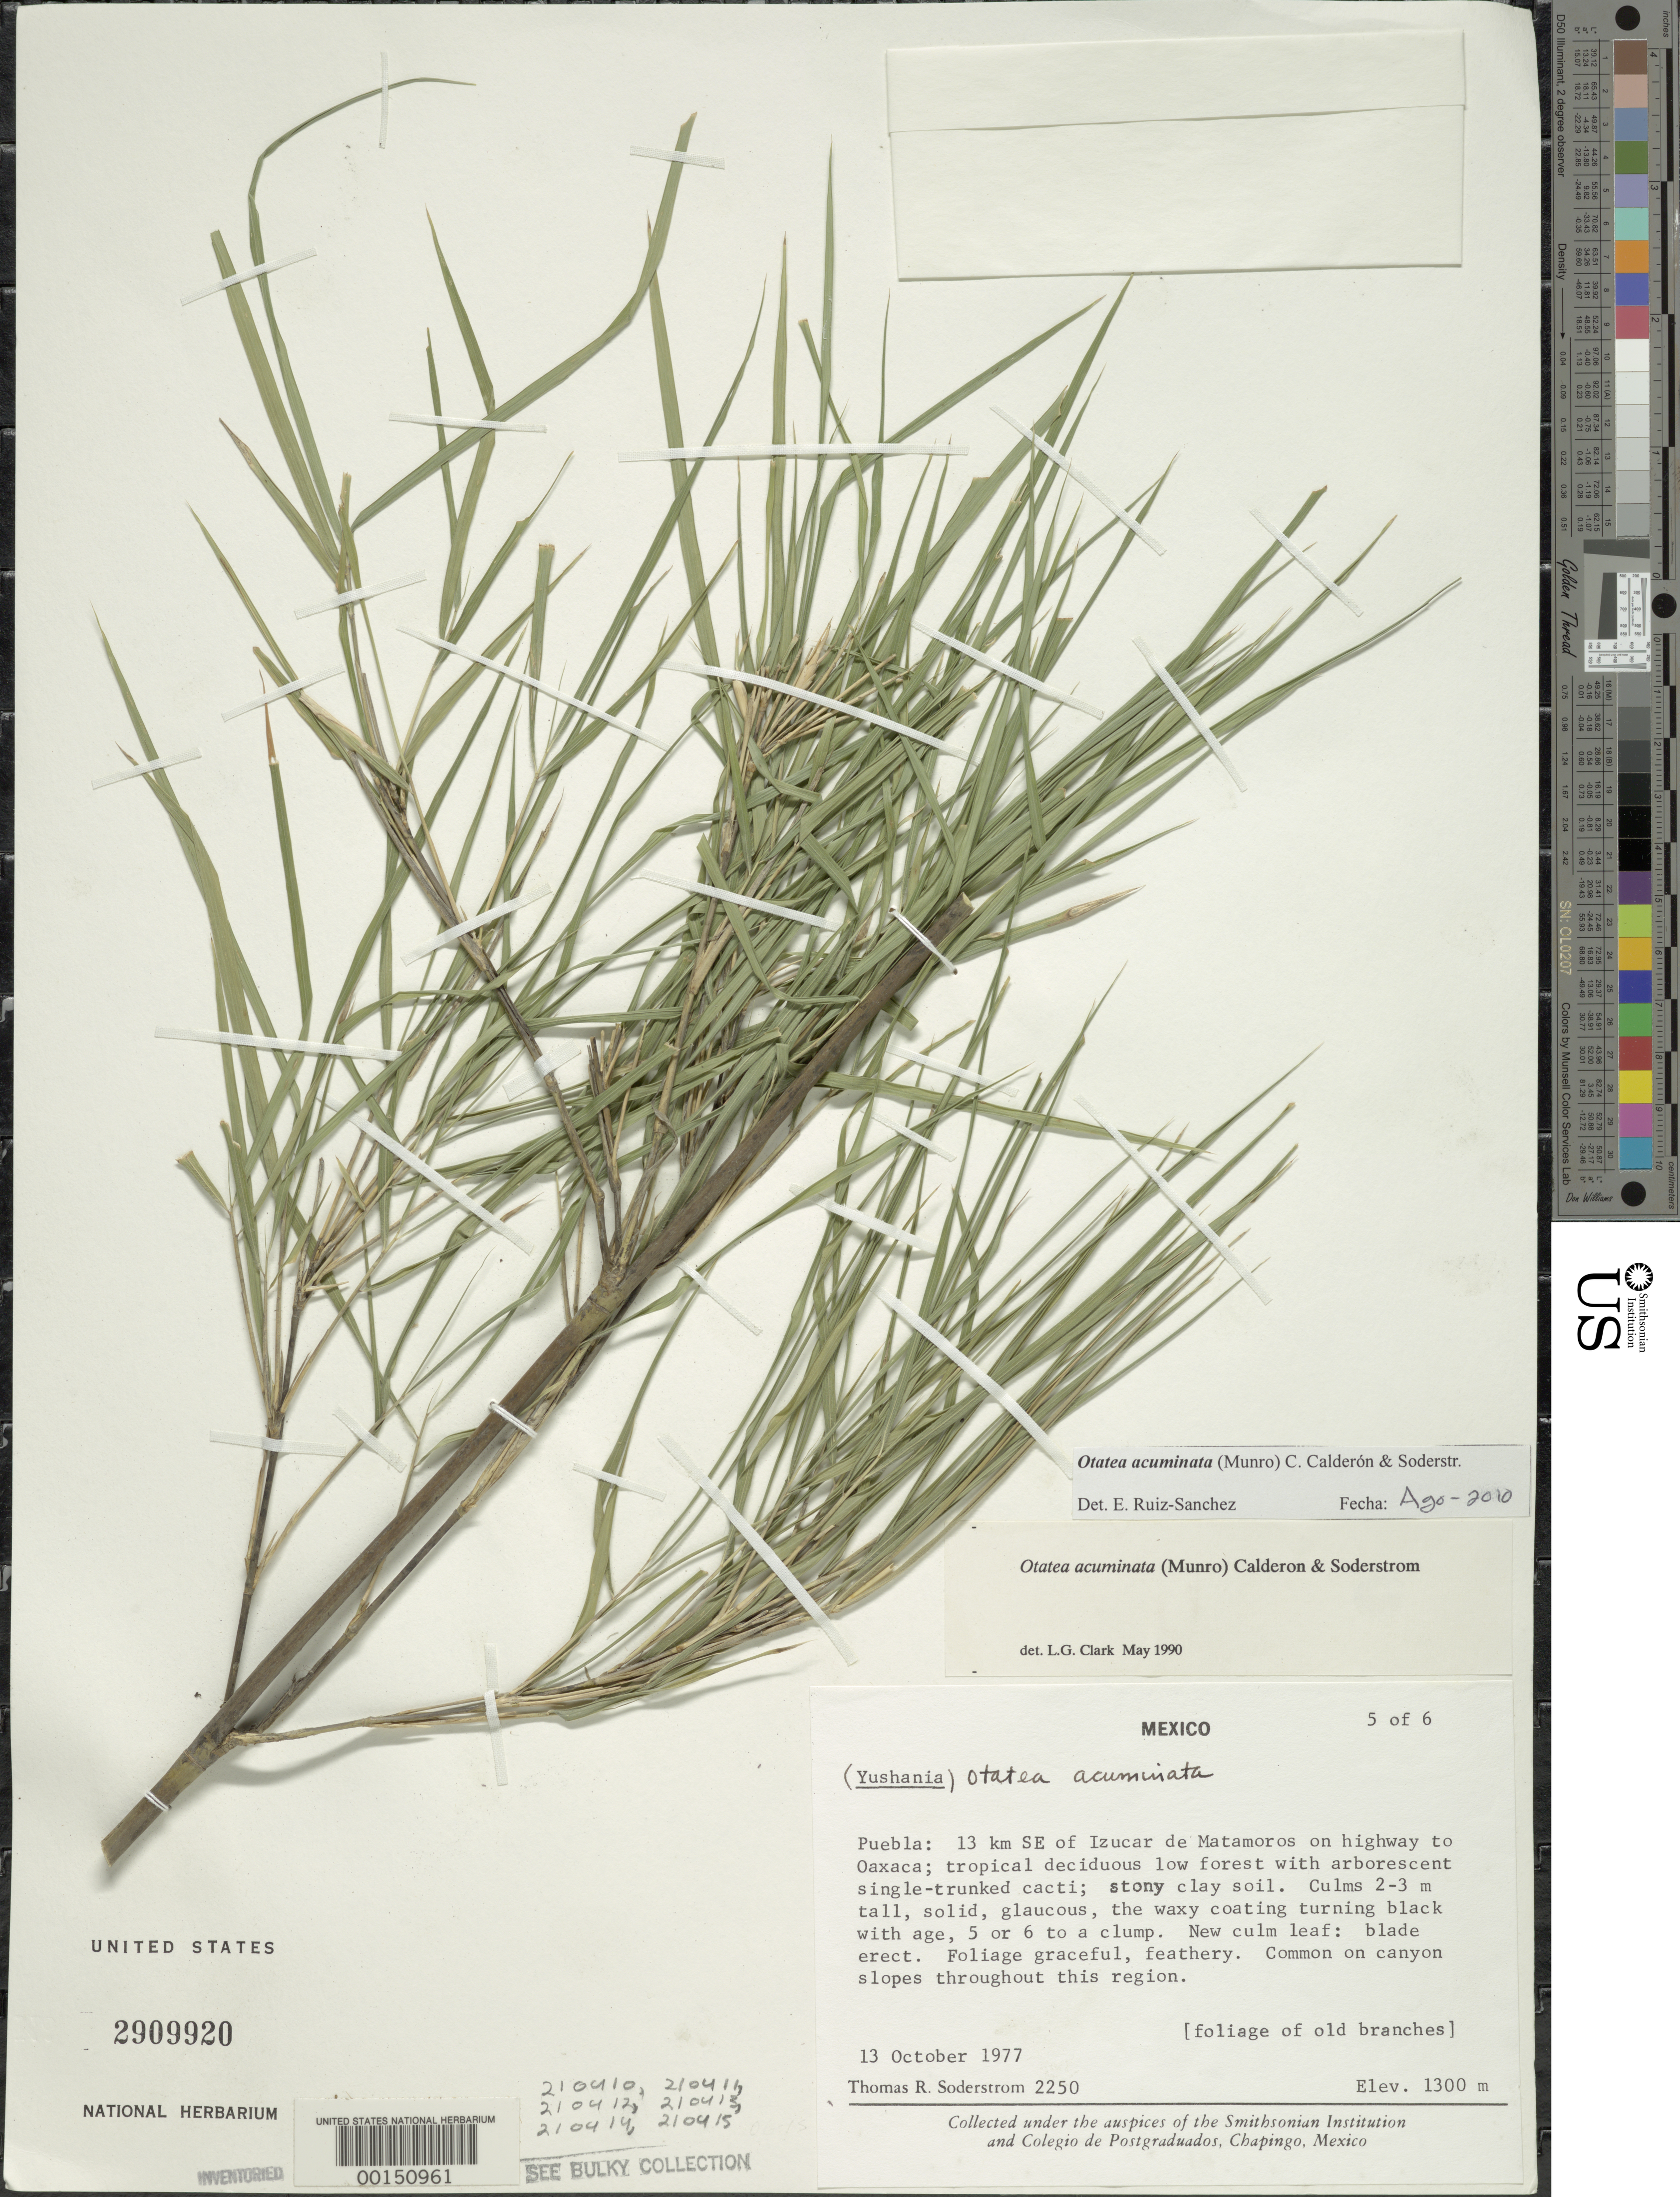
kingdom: Plantae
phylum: Tracheophyta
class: Liliopsida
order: Poales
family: Poaceae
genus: Otatea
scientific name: Otatea acuminata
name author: (Munro) C. E. Calderón & Soderstr.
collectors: T. R. Soderstrom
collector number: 2250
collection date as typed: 13 Oct 1977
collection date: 1977-10-13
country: Mexico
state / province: Puebla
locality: Izucar de Matamoros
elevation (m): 1300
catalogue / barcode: US 2909920